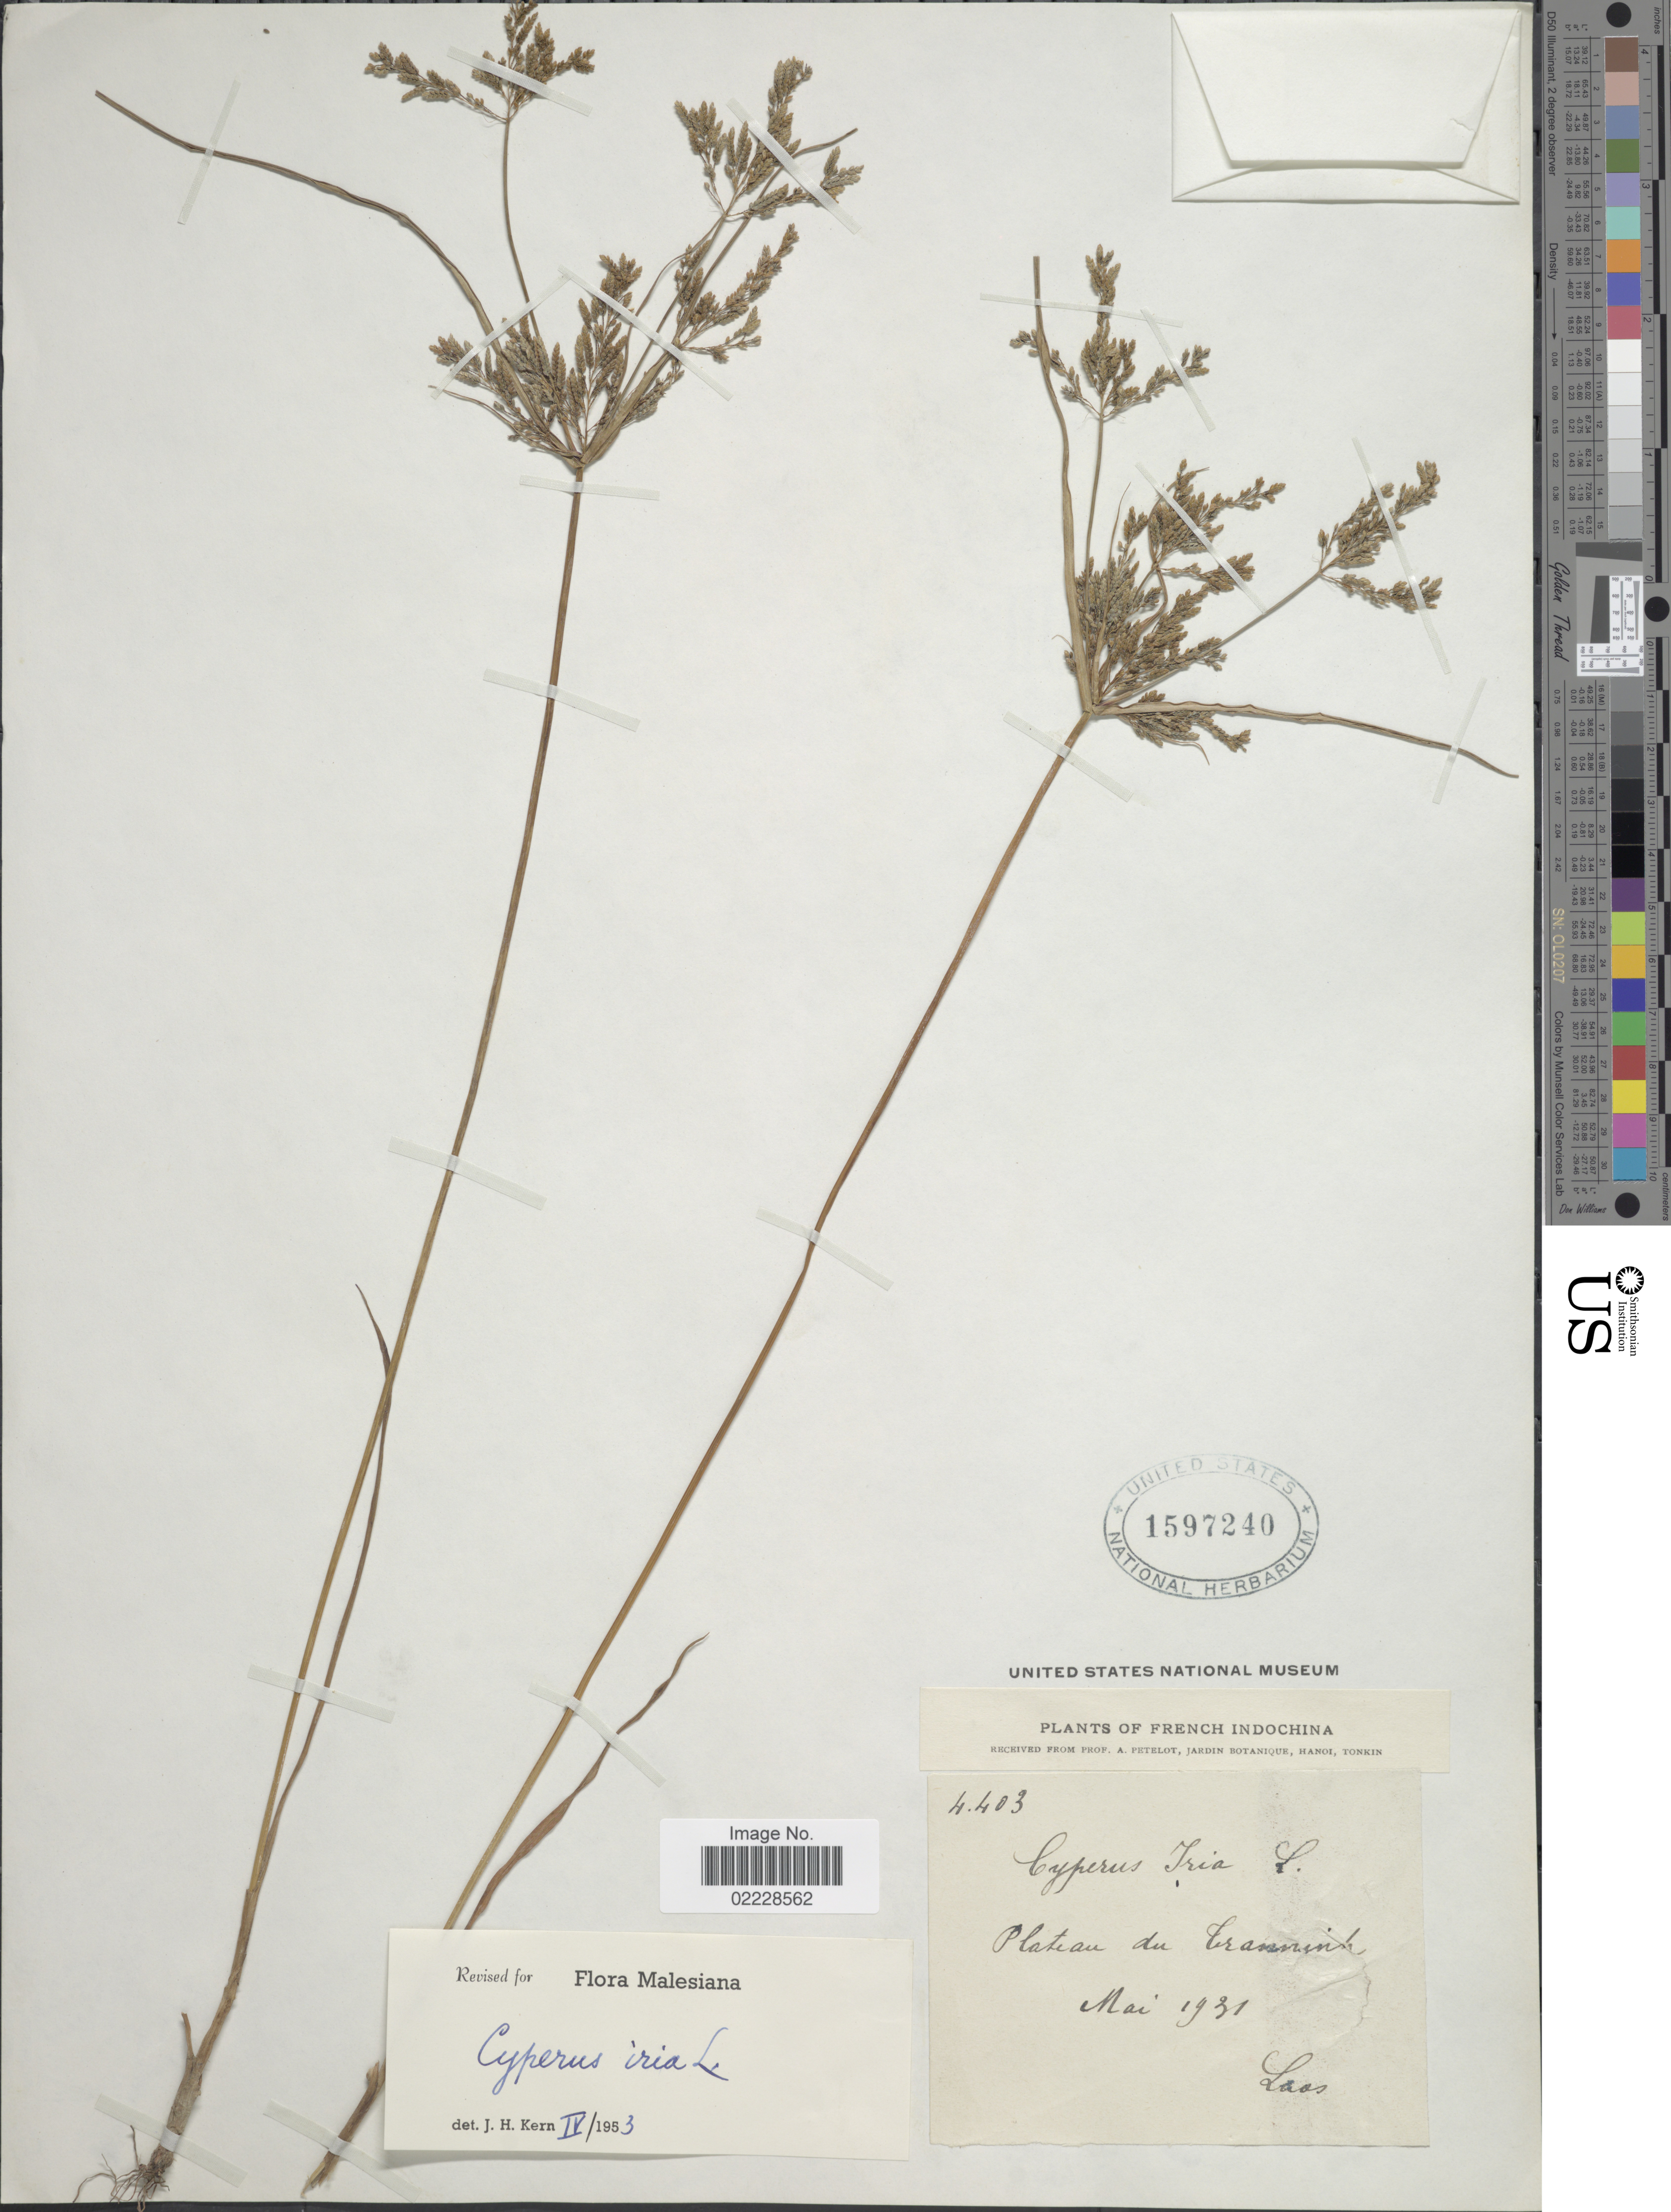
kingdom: Plantae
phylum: Tracheophyta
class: Liliopsida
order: Poales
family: Cyperaceae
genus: Cyperus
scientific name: Cyperus iria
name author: L.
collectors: ex herb. Jardin Botanique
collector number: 4403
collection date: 1931-05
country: Laos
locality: French Indochina. Plateau du Tranninn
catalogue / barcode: US 1597240